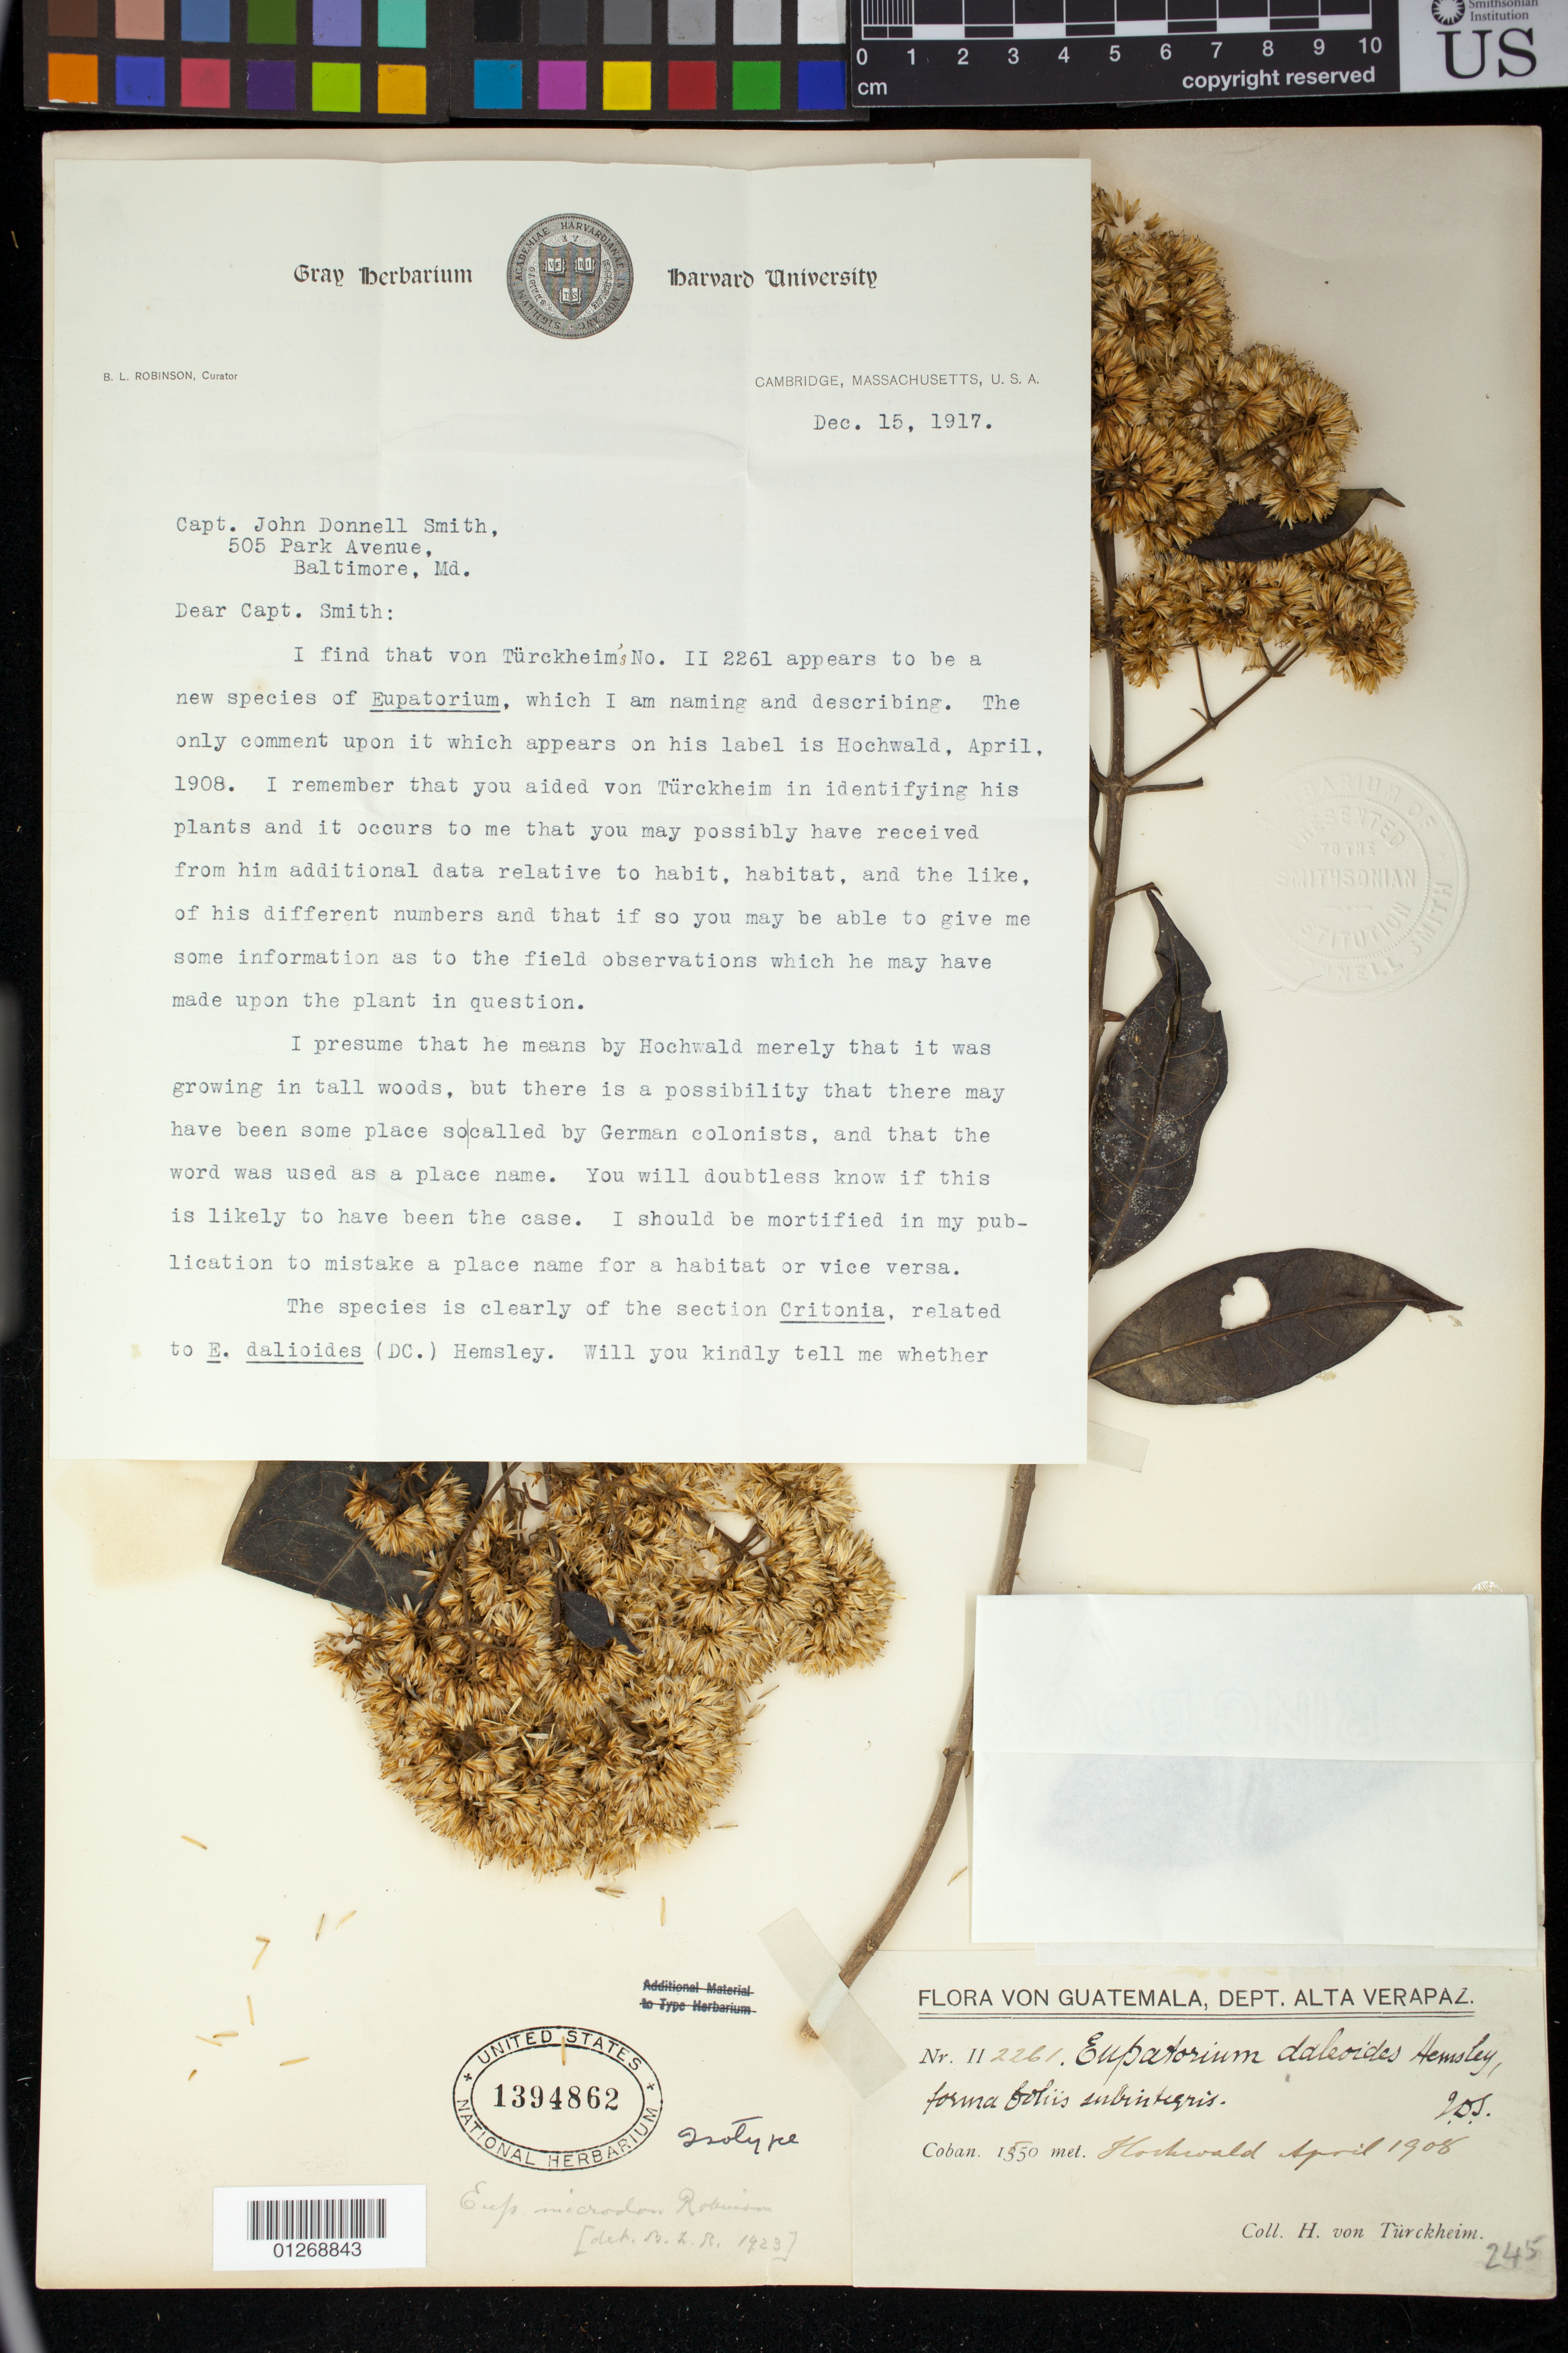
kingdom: Plantae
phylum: Tracheophyta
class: Magnoliopsida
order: Asterales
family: Asteraceae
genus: Eupatorium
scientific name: Eupatorium microdon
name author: B.L. Rob.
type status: Isotype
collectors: H. von Türckheim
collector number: II 2261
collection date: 1908-04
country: Guatemala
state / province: Alta Verapaz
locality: Cobán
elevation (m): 1550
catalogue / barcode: US 1394862